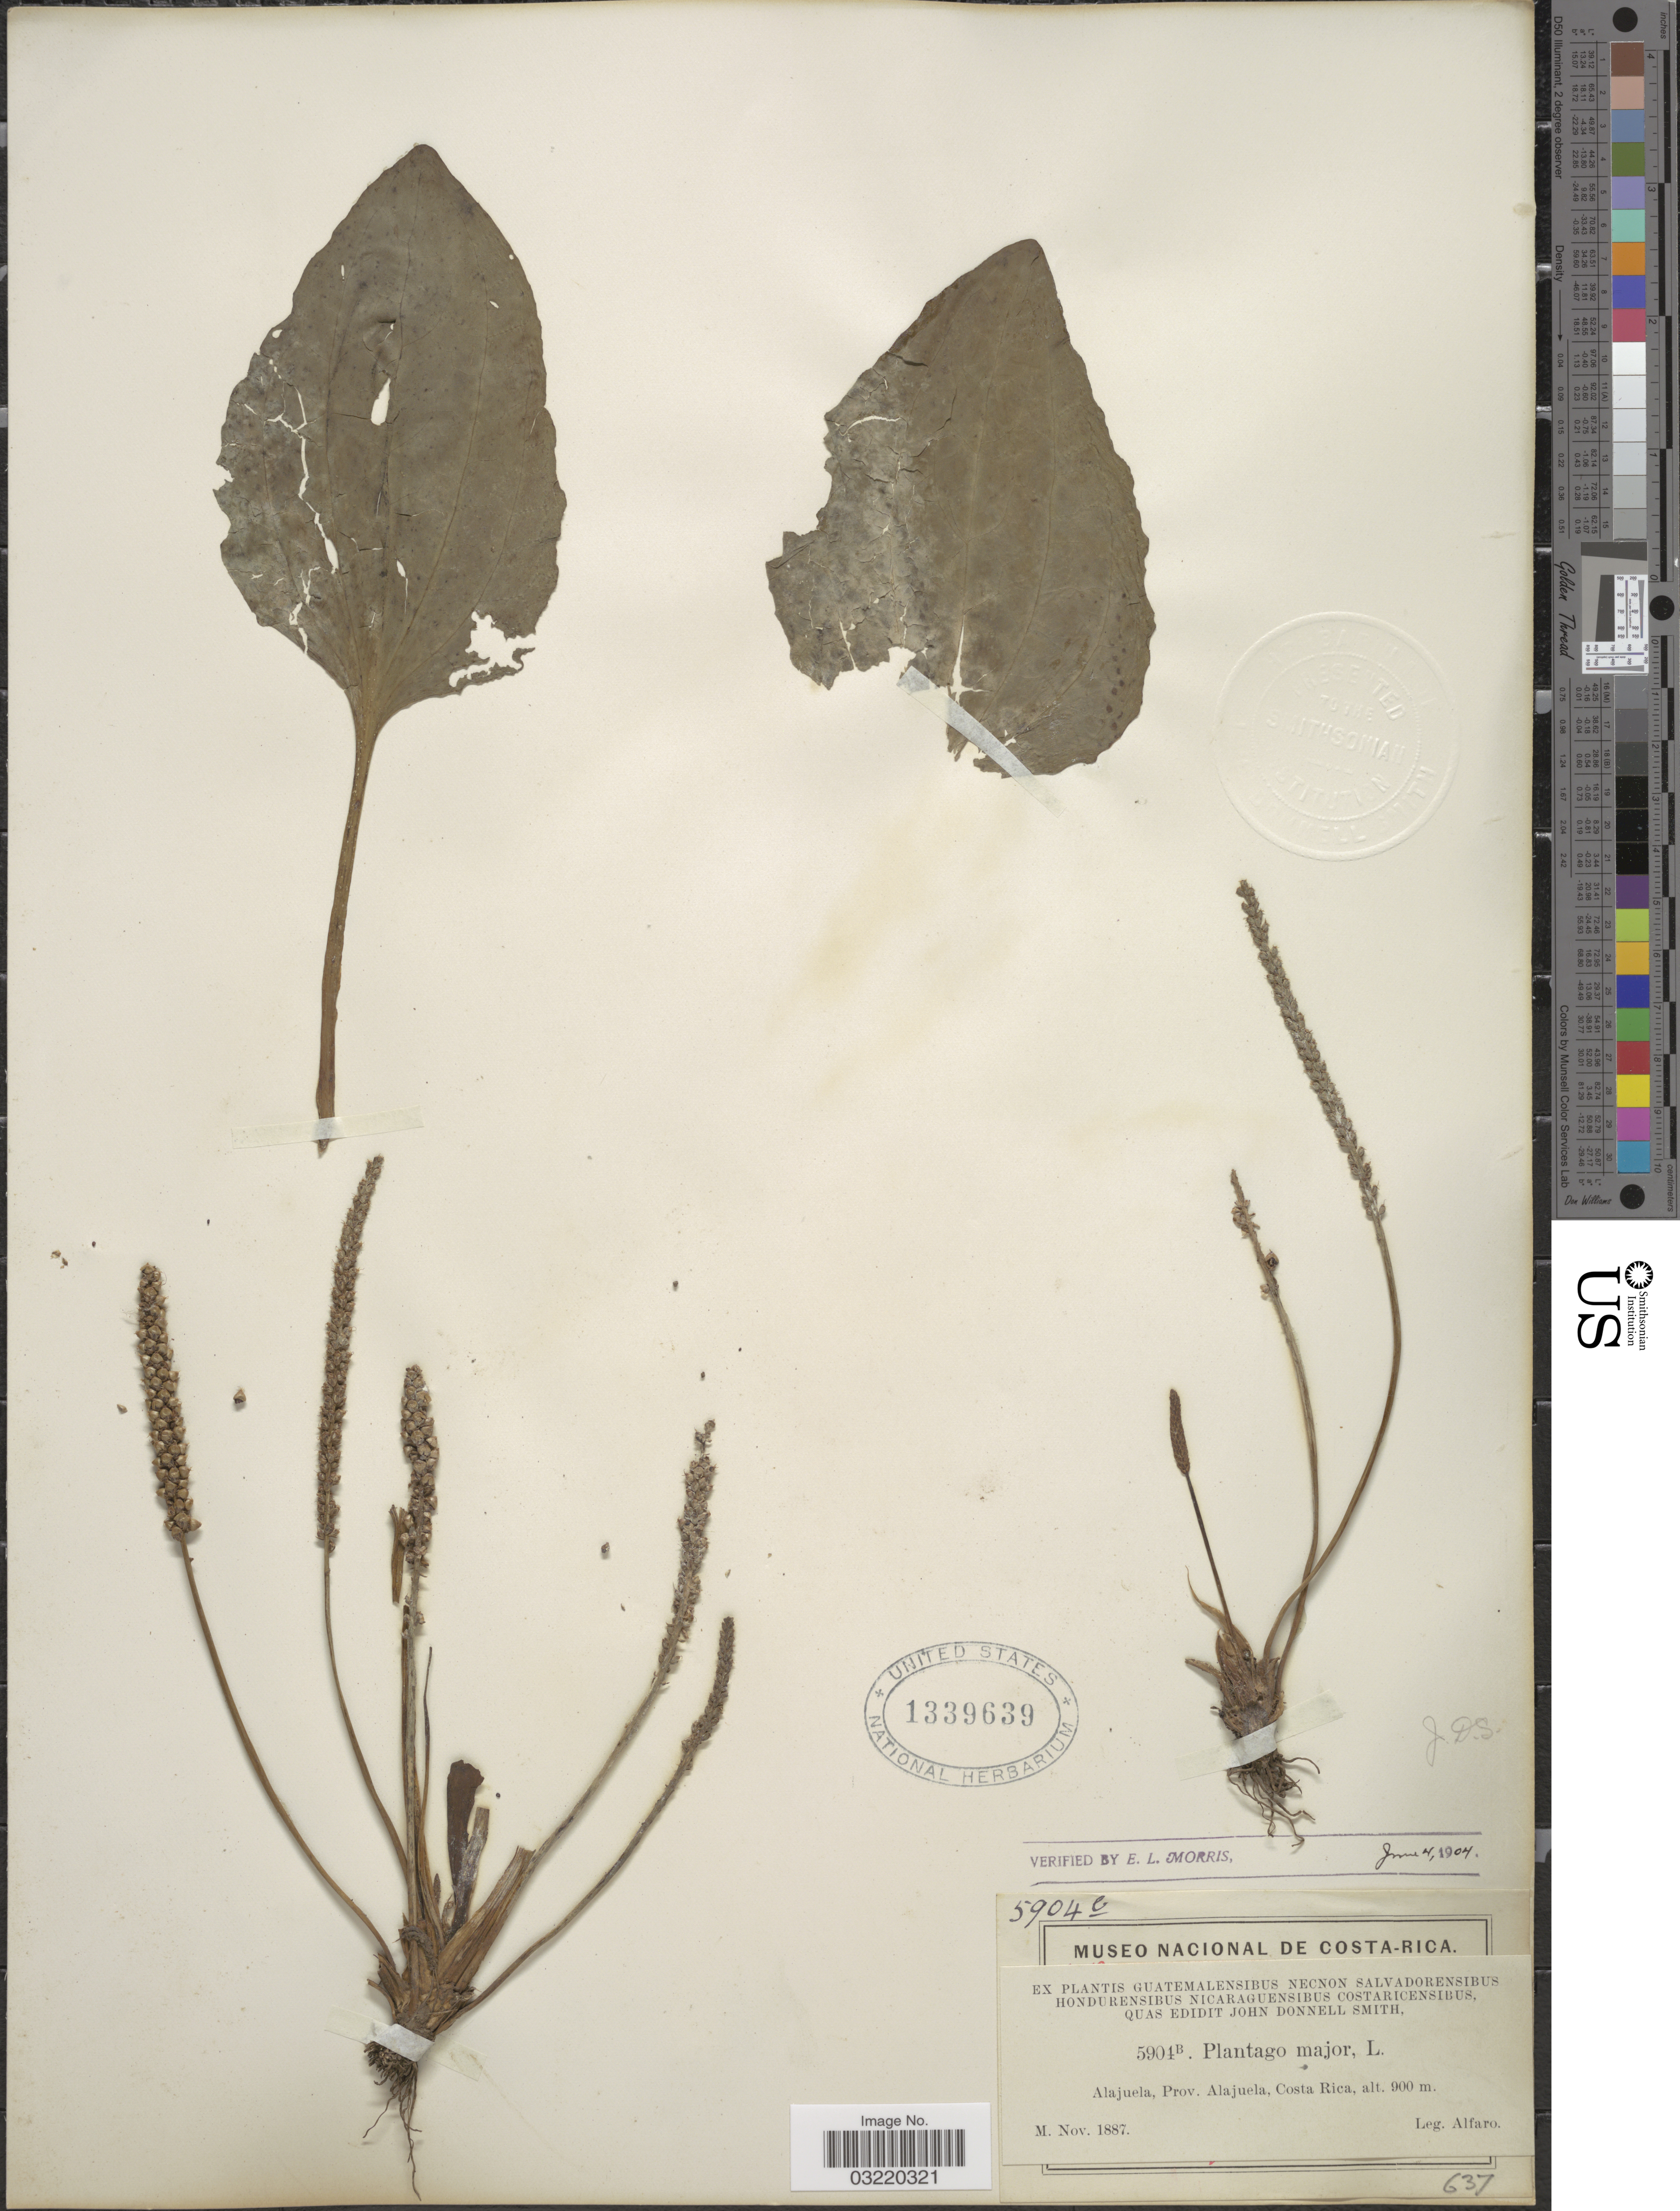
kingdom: Plantae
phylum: Tracheophyta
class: Magnoliopsida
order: Lamiales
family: Plantaginaceae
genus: Plantago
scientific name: Plantago major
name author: L.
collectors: Alfaro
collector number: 5904B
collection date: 1887-11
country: Costa Rica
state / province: Alajuela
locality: Prov. Alajuela.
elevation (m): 900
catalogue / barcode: US 1339639